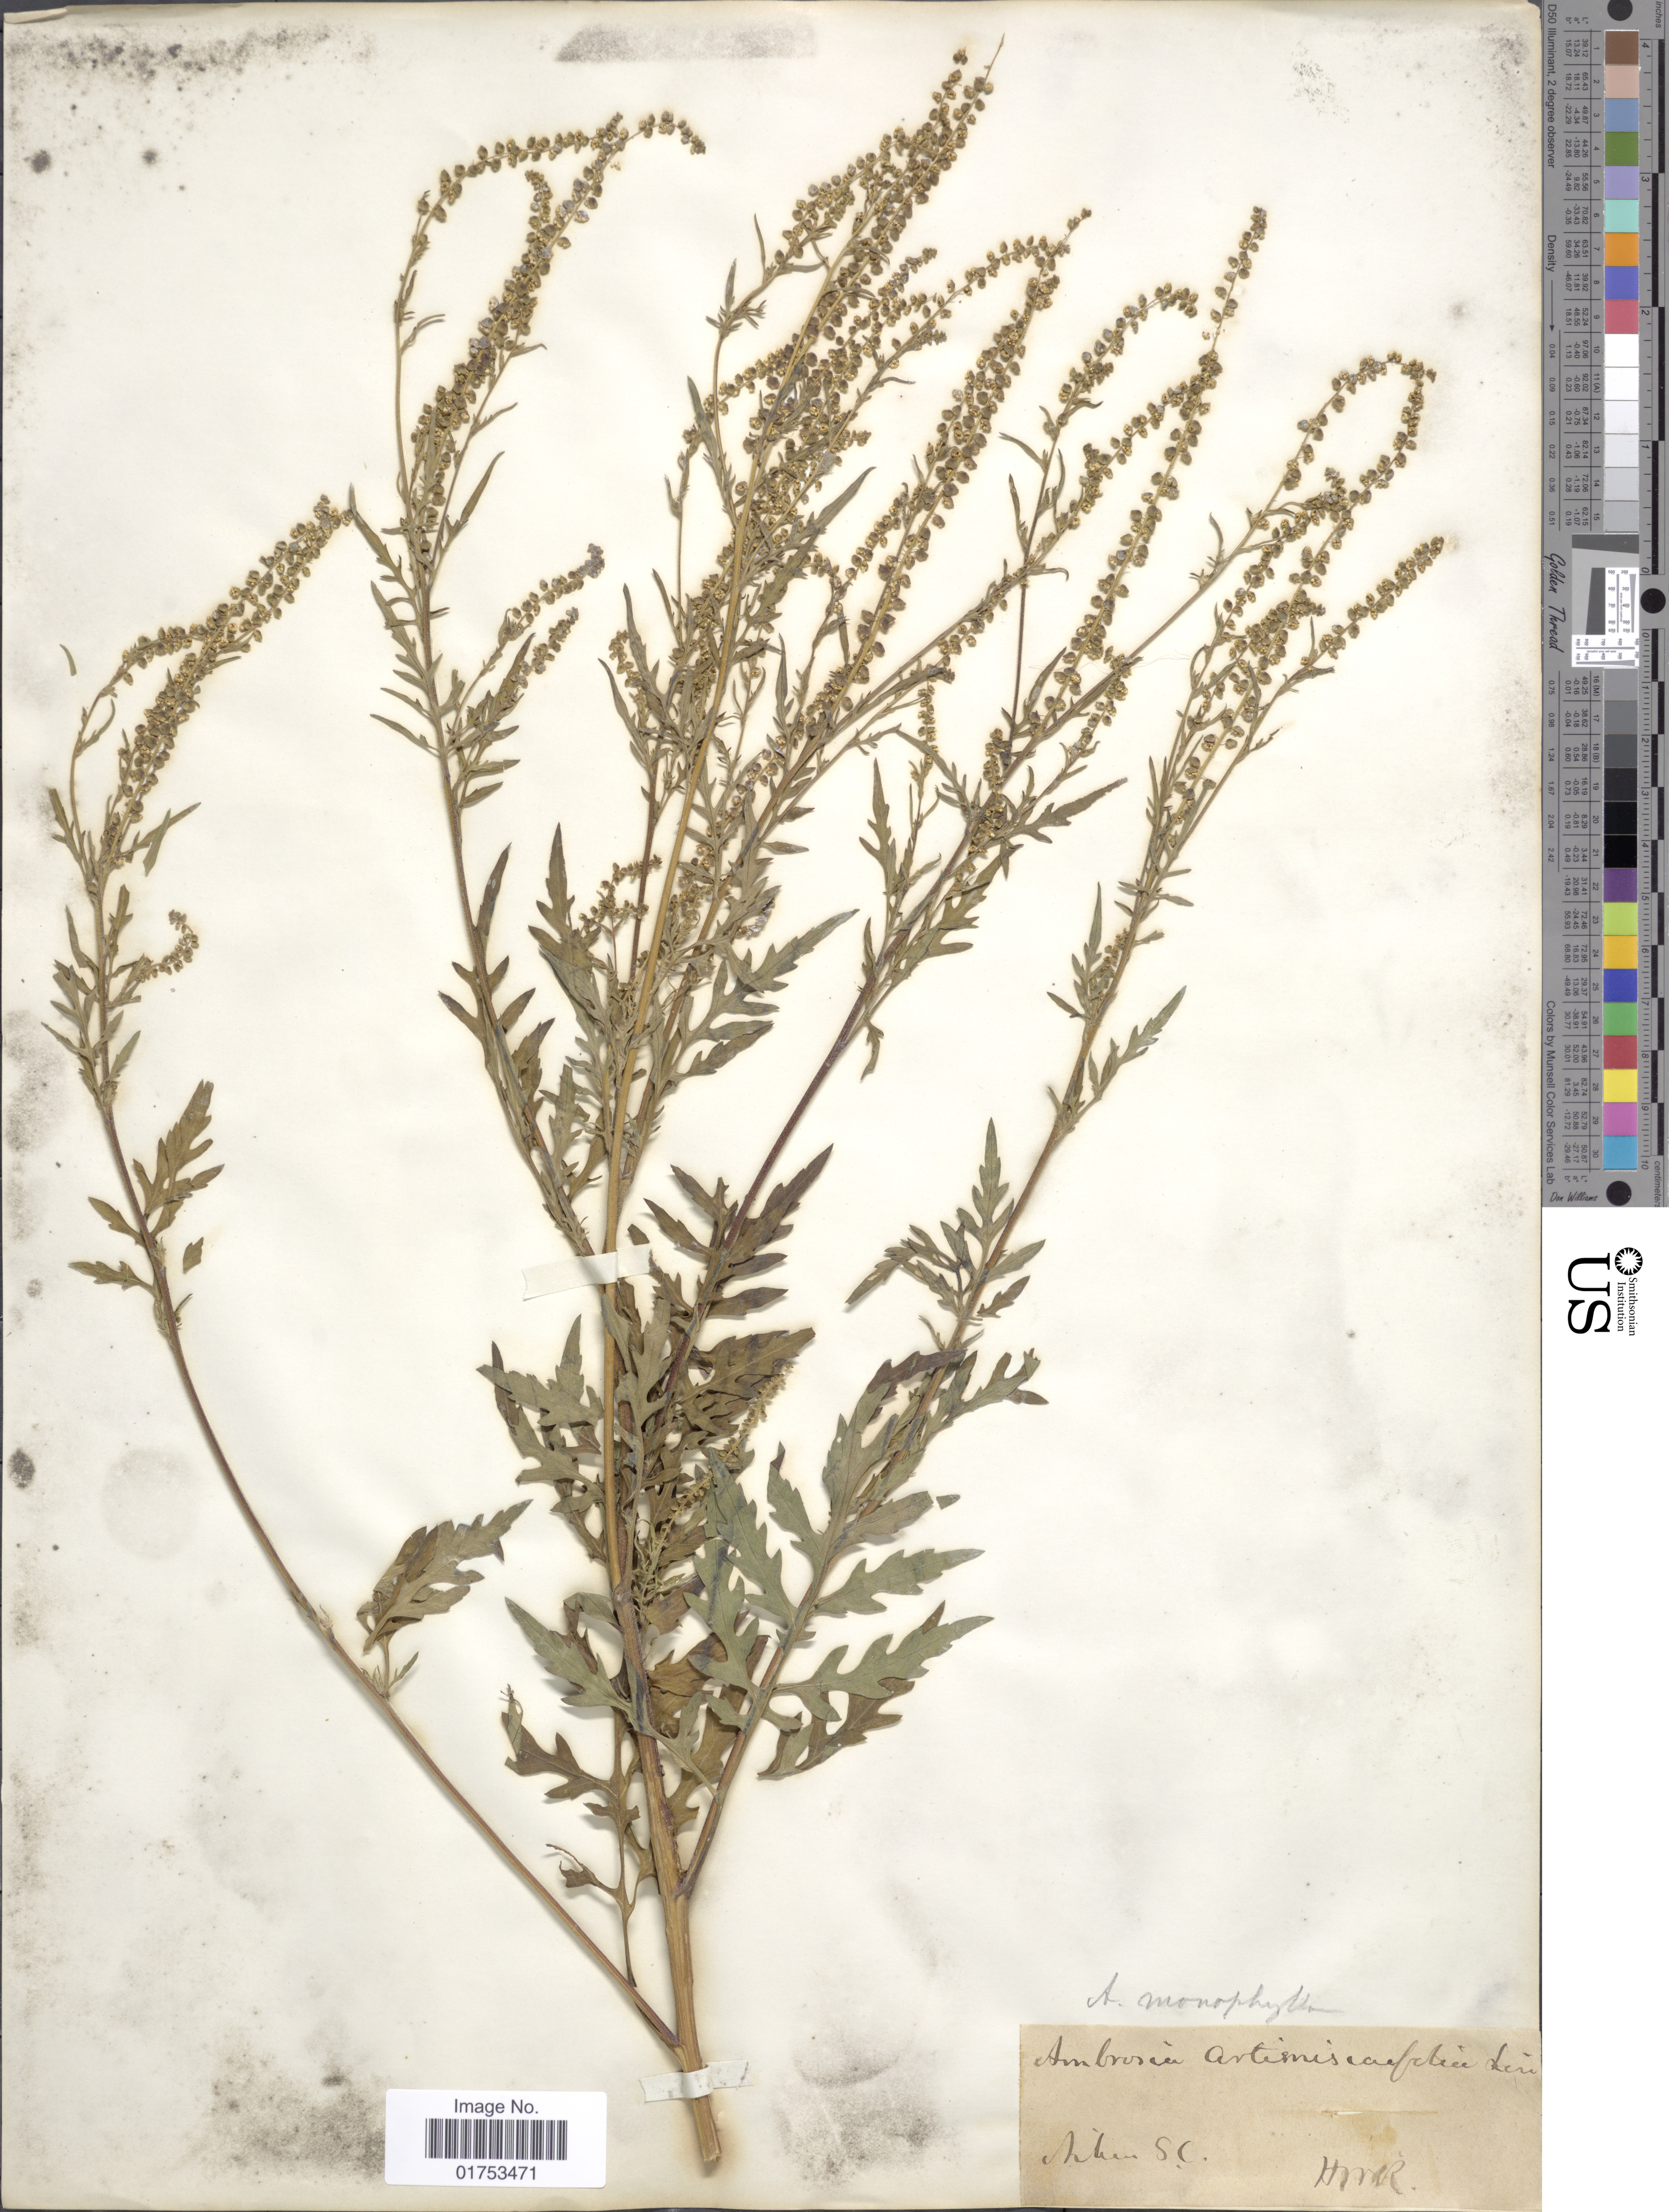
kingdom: Plantae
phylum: Tracheophyta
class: Magnoliopsida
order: Asterales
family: Asteraceae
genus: Ambrosia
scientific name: Ambrosia monophylla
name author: (Walter) Rydb.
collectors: H. W. R.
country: United States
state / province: South Carolina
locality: Aiken